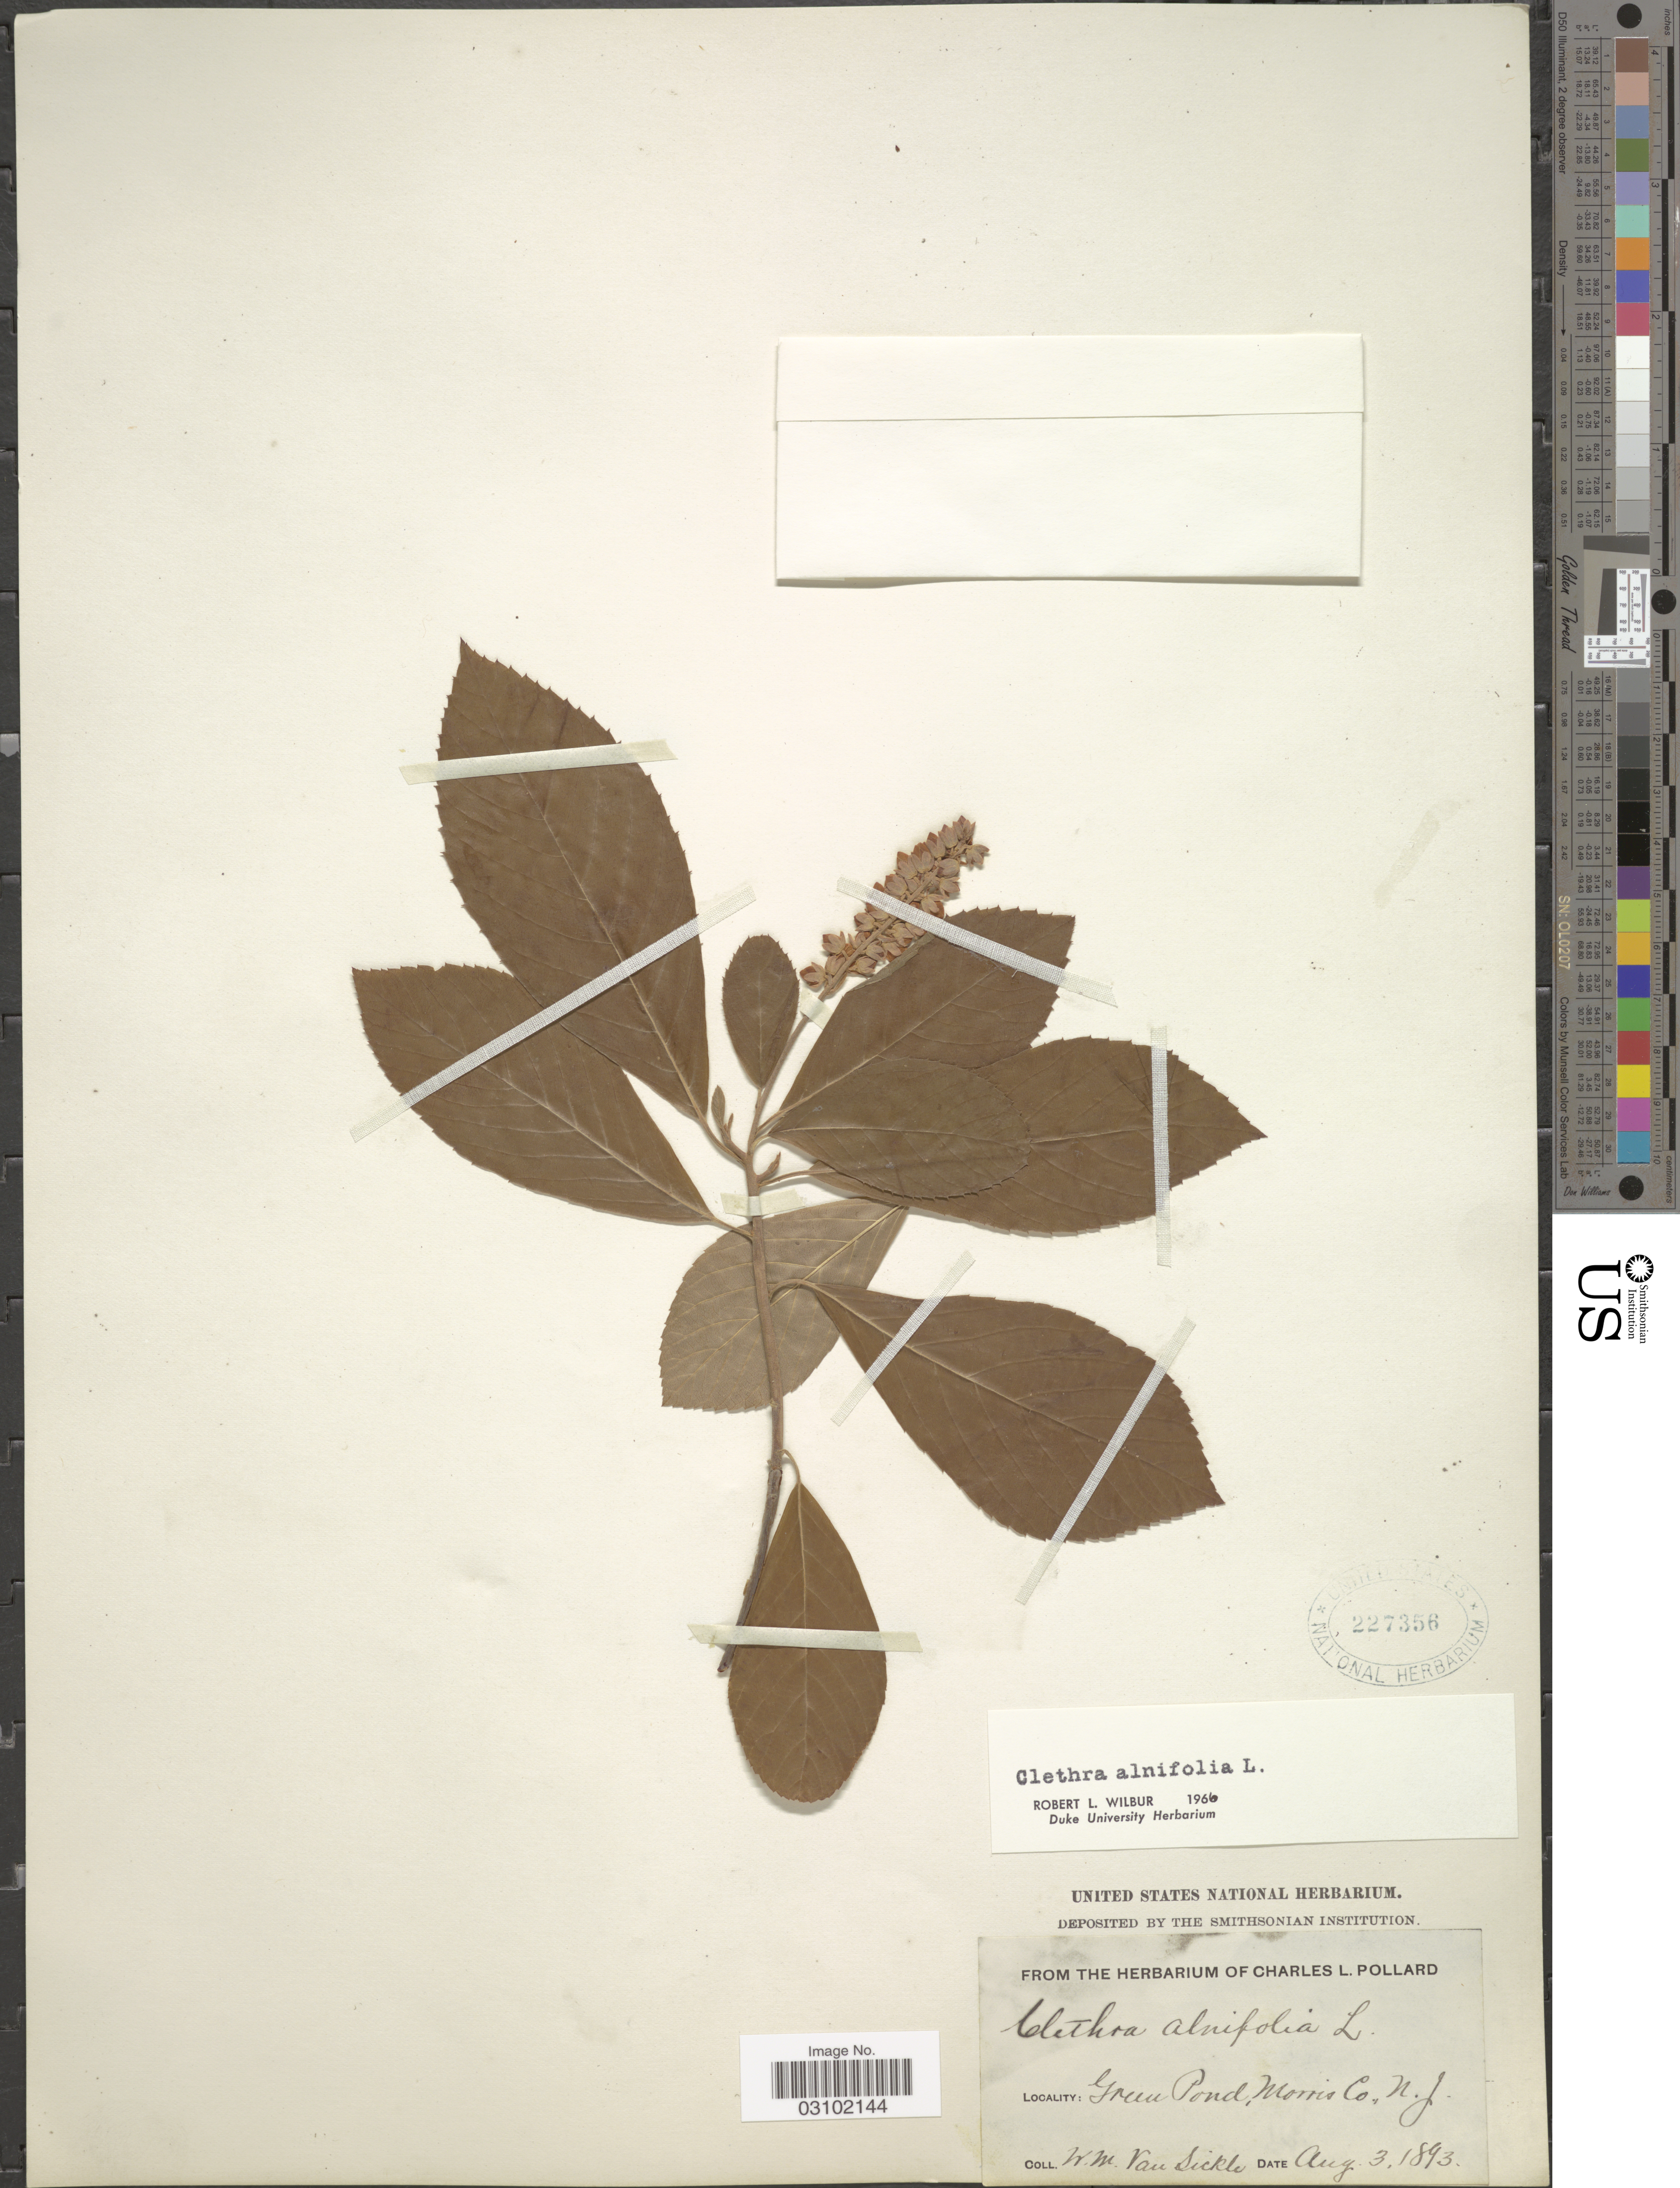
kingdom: Plantae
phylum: Tracheophyta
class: Magnoliopsida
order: Ericales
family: Clethraceae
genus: Clethra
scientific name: Clethra alnifolia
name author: L.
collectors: W. M. Van Sickle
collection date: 1893-08-03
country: United States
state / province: New Jersey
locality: Green Pond, Morris Co.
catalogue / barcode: US 227356